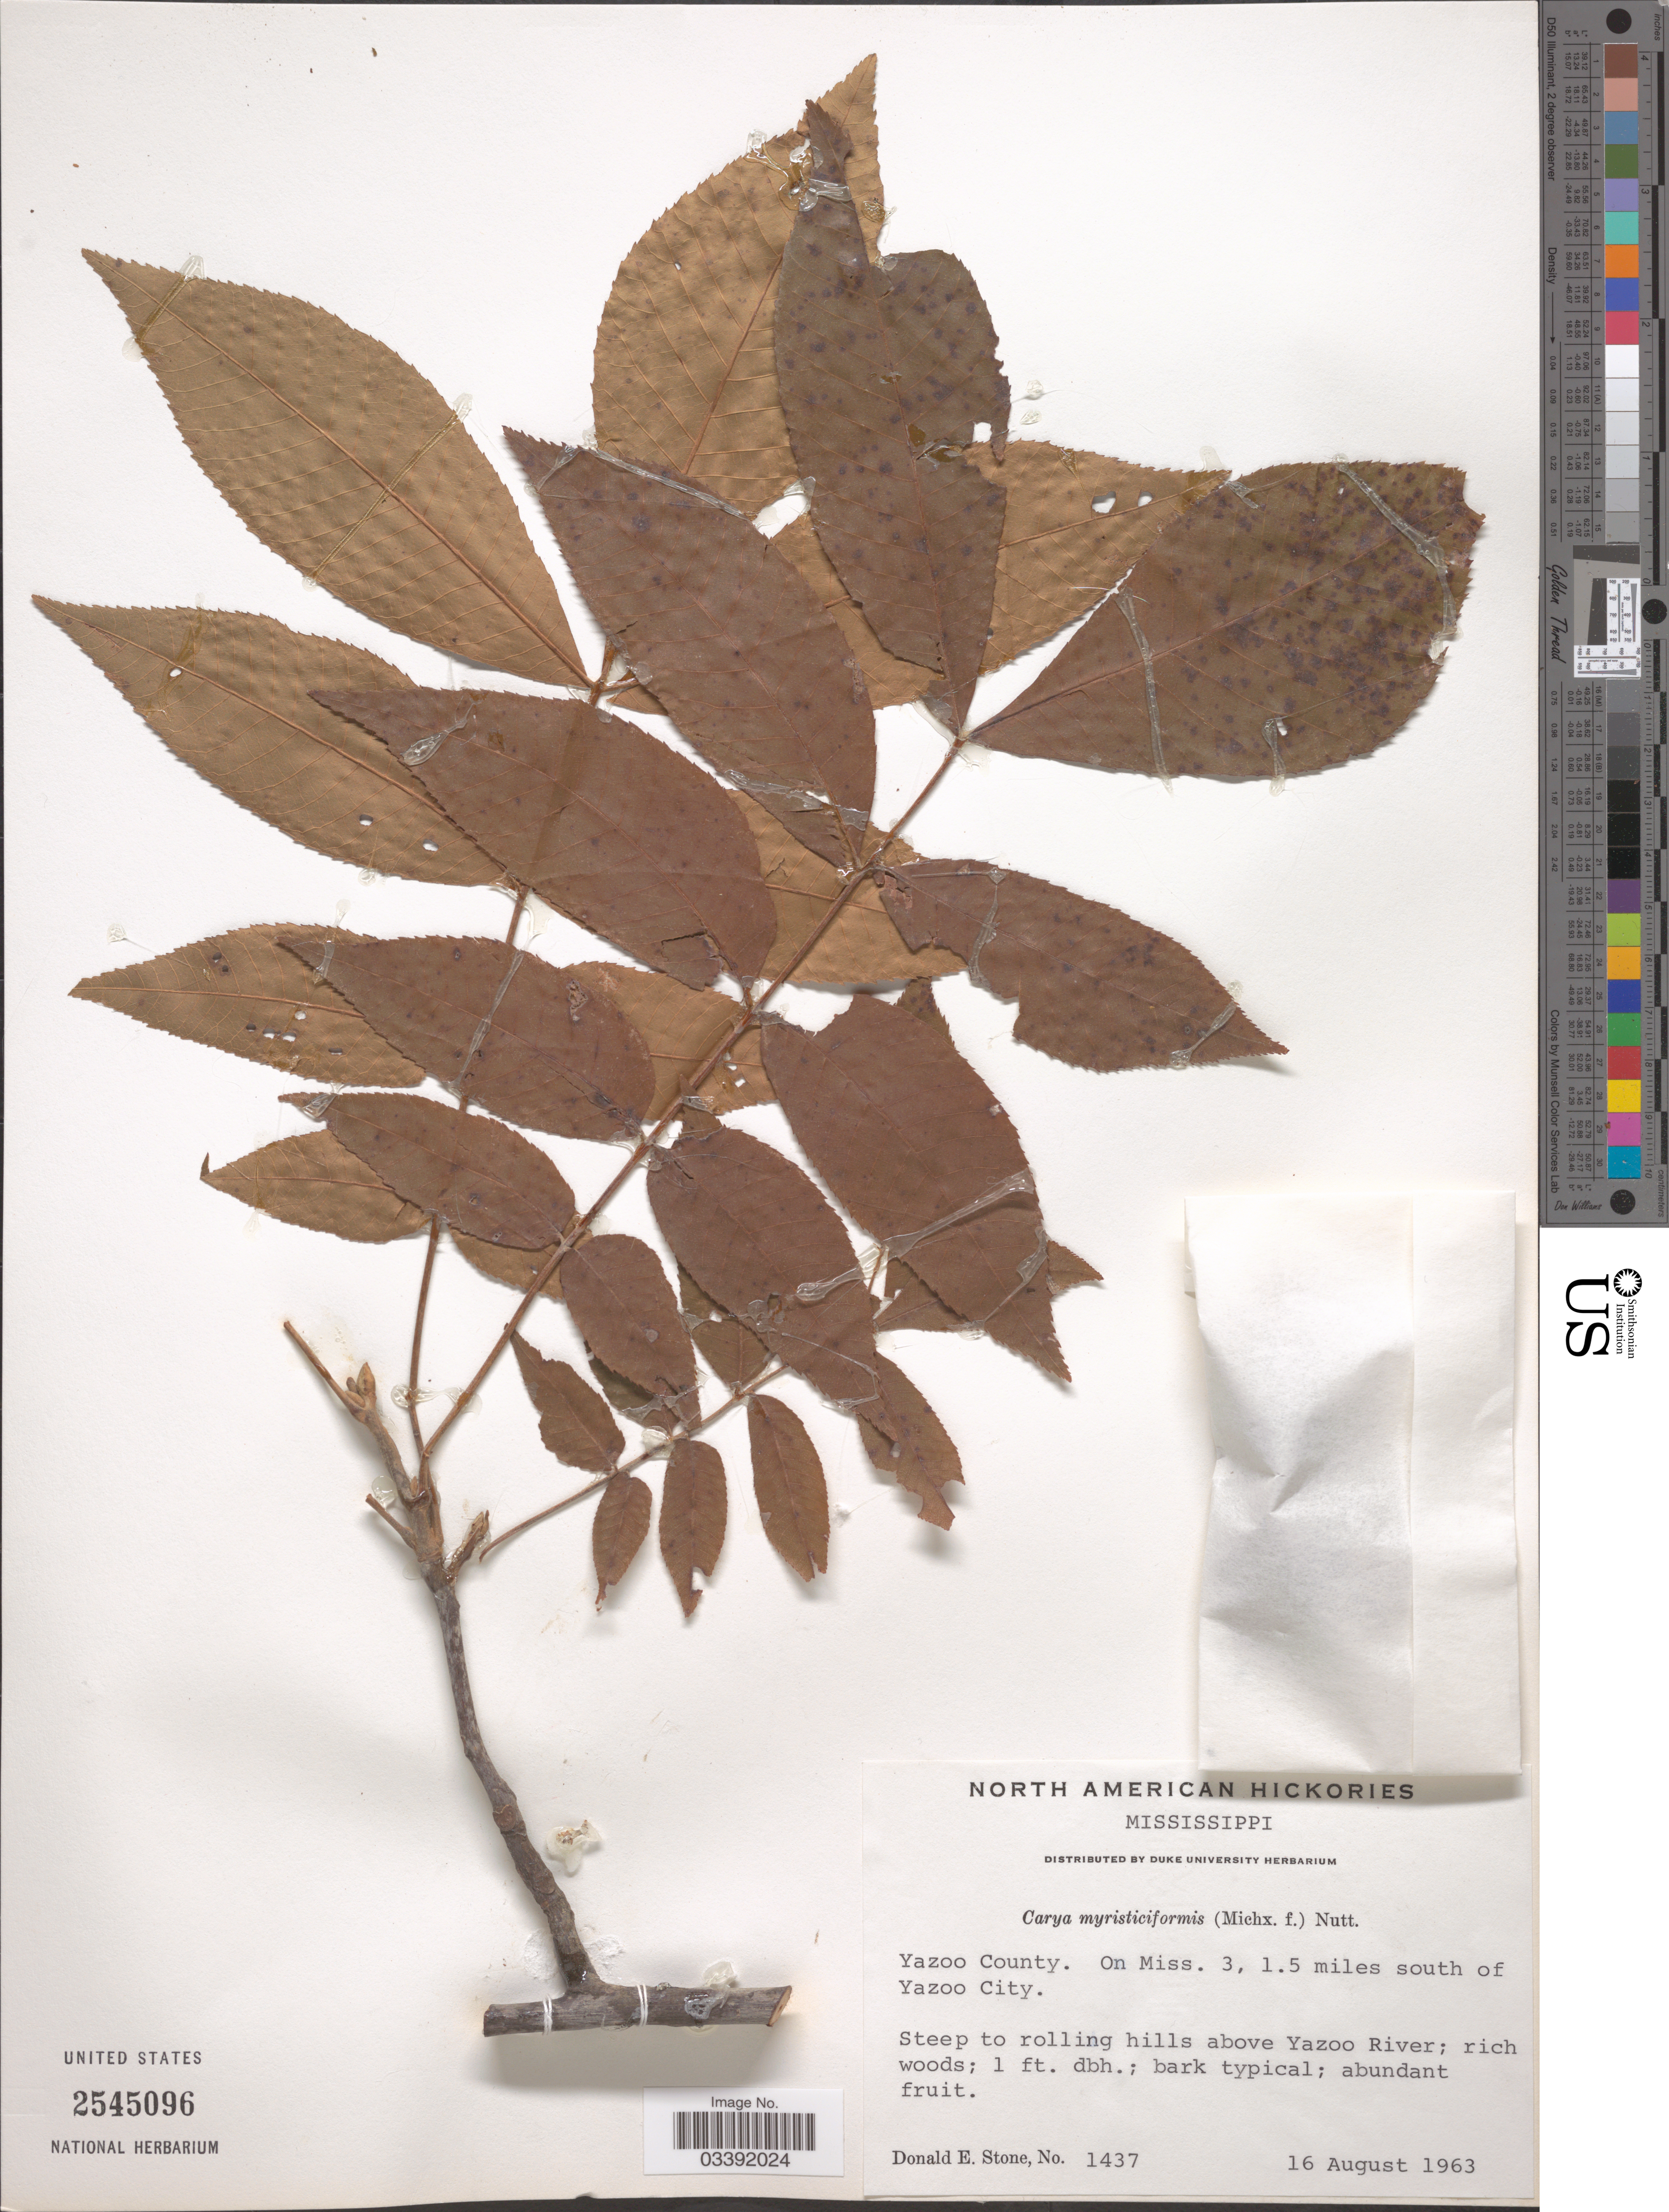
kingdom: Plantae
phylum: Tracheophyta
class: Magnoliopsida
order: Fagales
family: Juglandaceae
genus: Carya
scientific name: Carya myristiciformis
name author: (F. Michx.) Nutt.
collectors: D. Stone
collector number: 1437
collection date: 1963-08-16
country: United States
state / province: Mississippi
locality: Yazoo County. On Miss. 3, 1.5 miles south of Yazoo City. Steep to rolling hills above Yazoo River.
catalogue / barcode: US 2545096